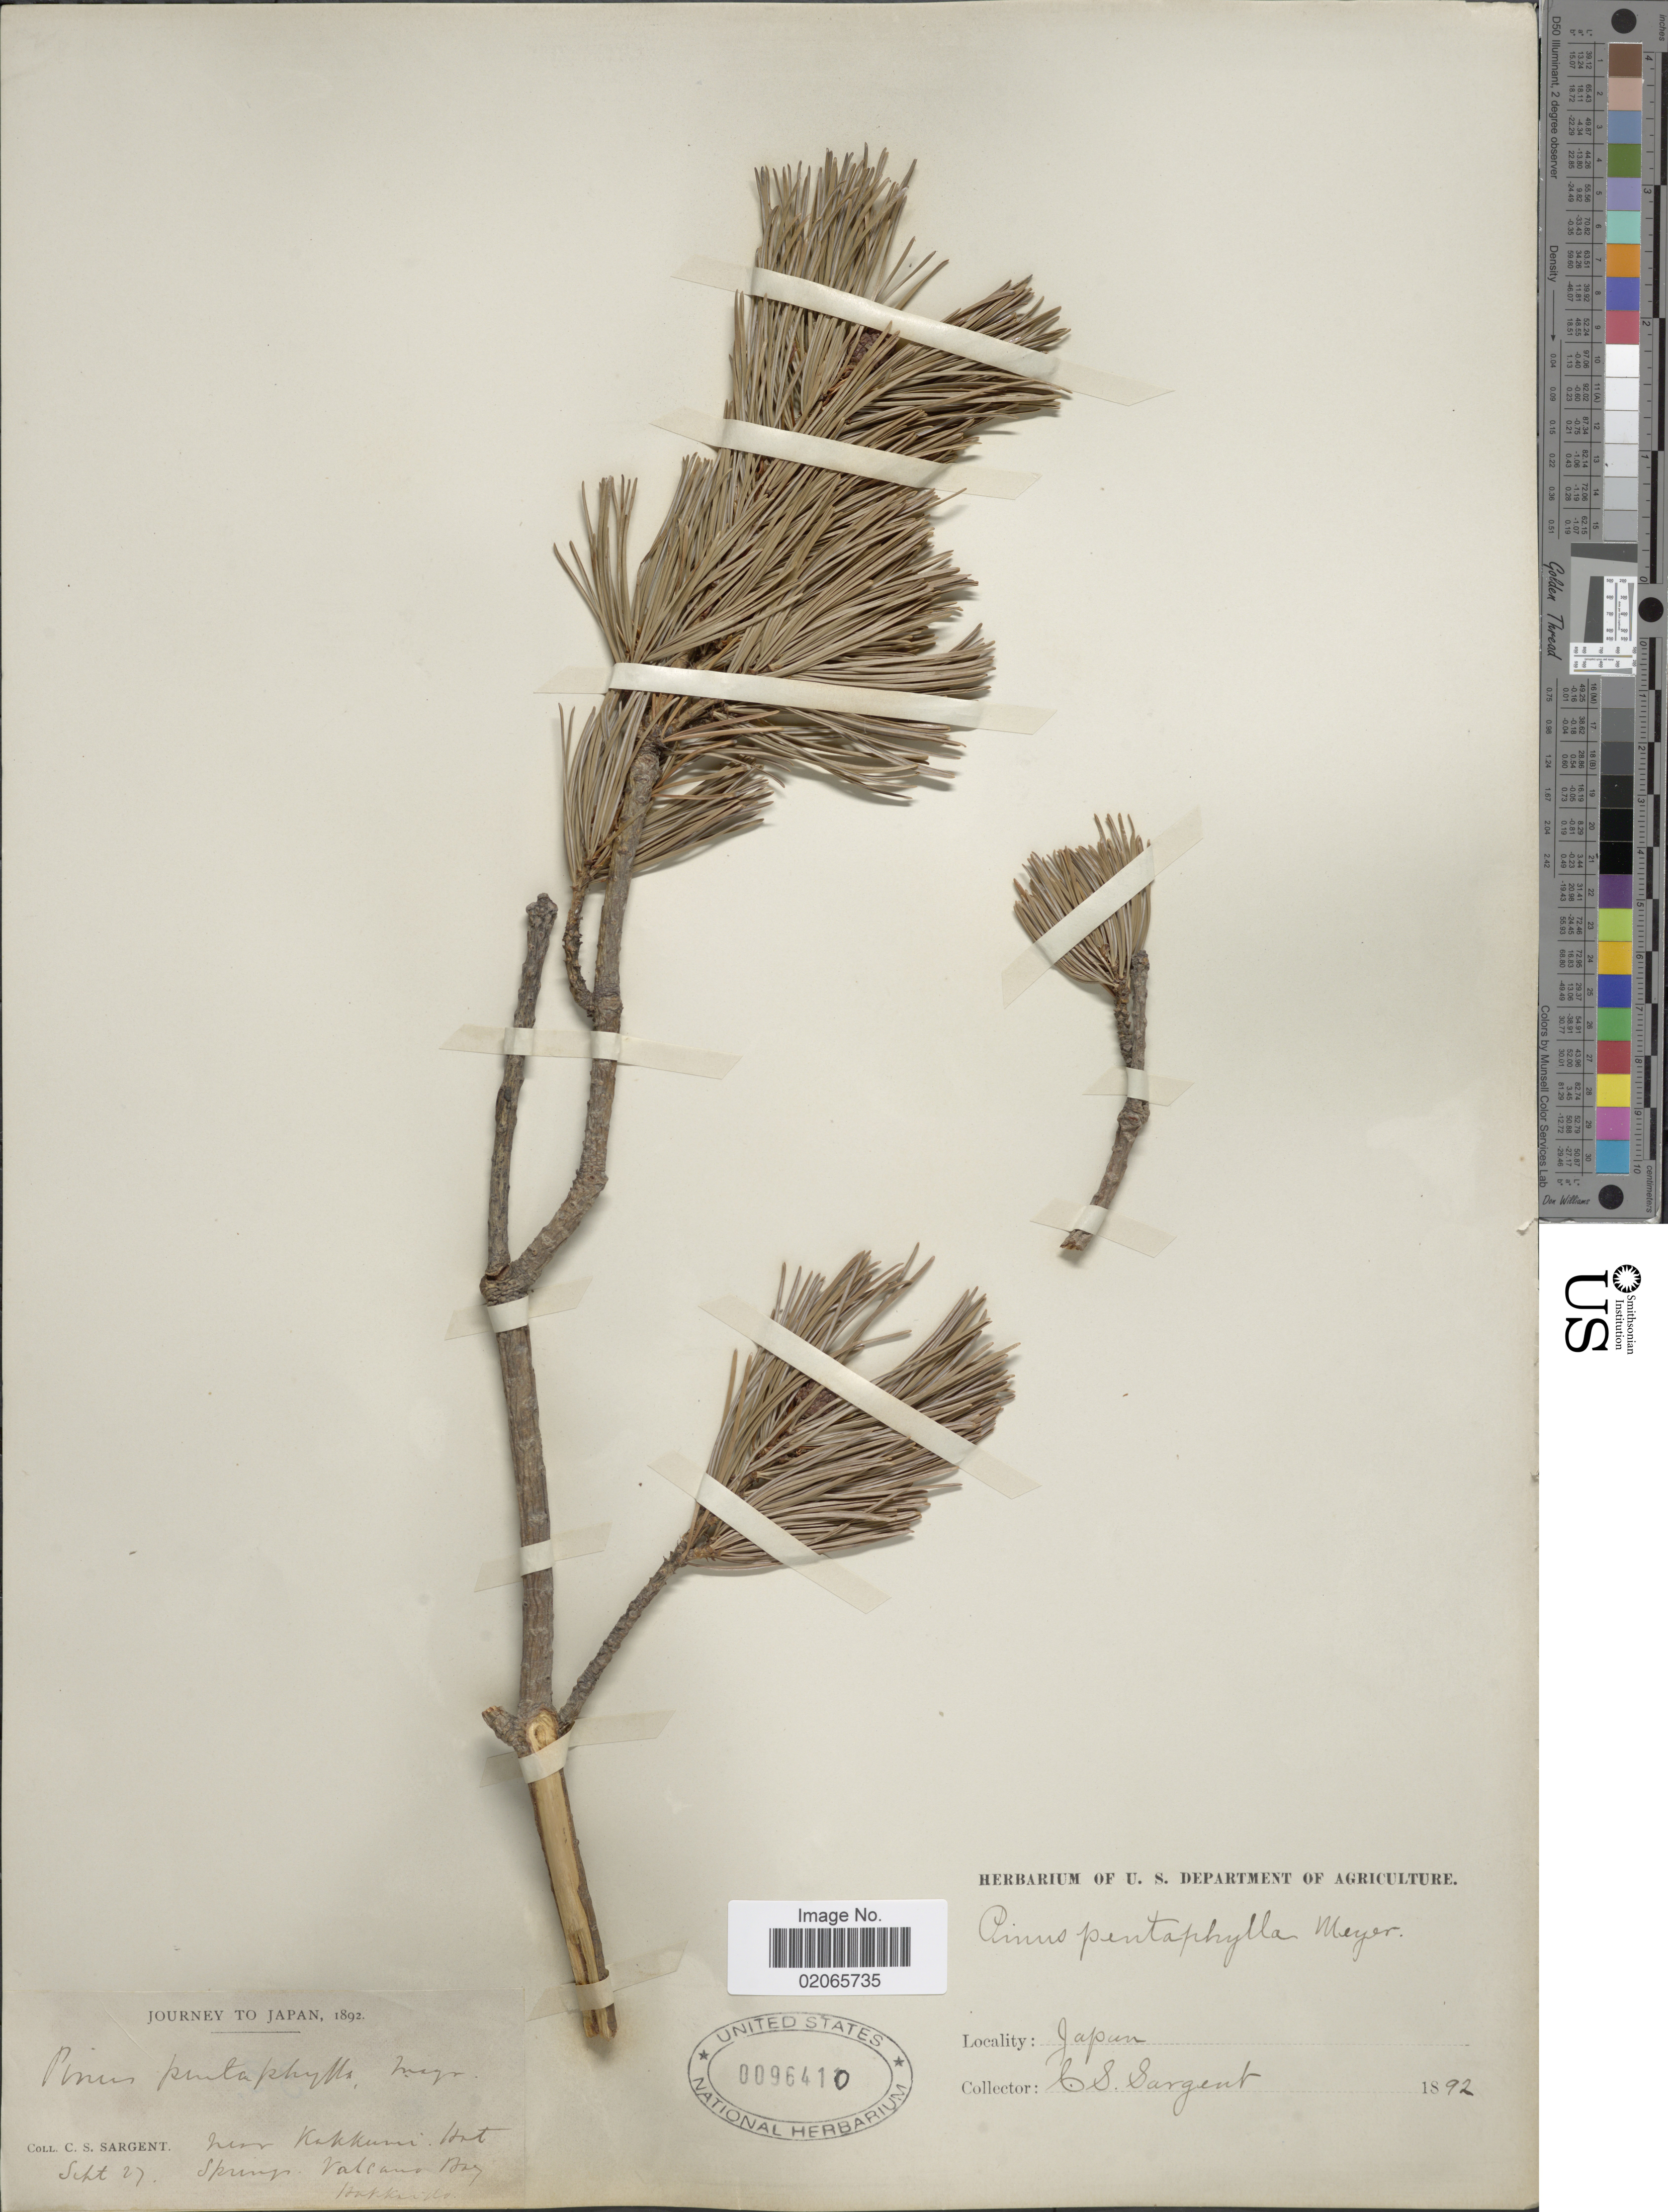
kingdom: Plantae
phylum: Tracheophyta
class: Pinopsida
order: Pinales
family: Pinaceae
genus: Pinus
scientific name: Pinus pentaphylla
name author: Mayr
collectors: C. S. Sargent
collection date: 1892-09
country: Japan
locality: Near Kikkumi, Hot Springs Volcano Bay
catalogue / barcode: US 96410